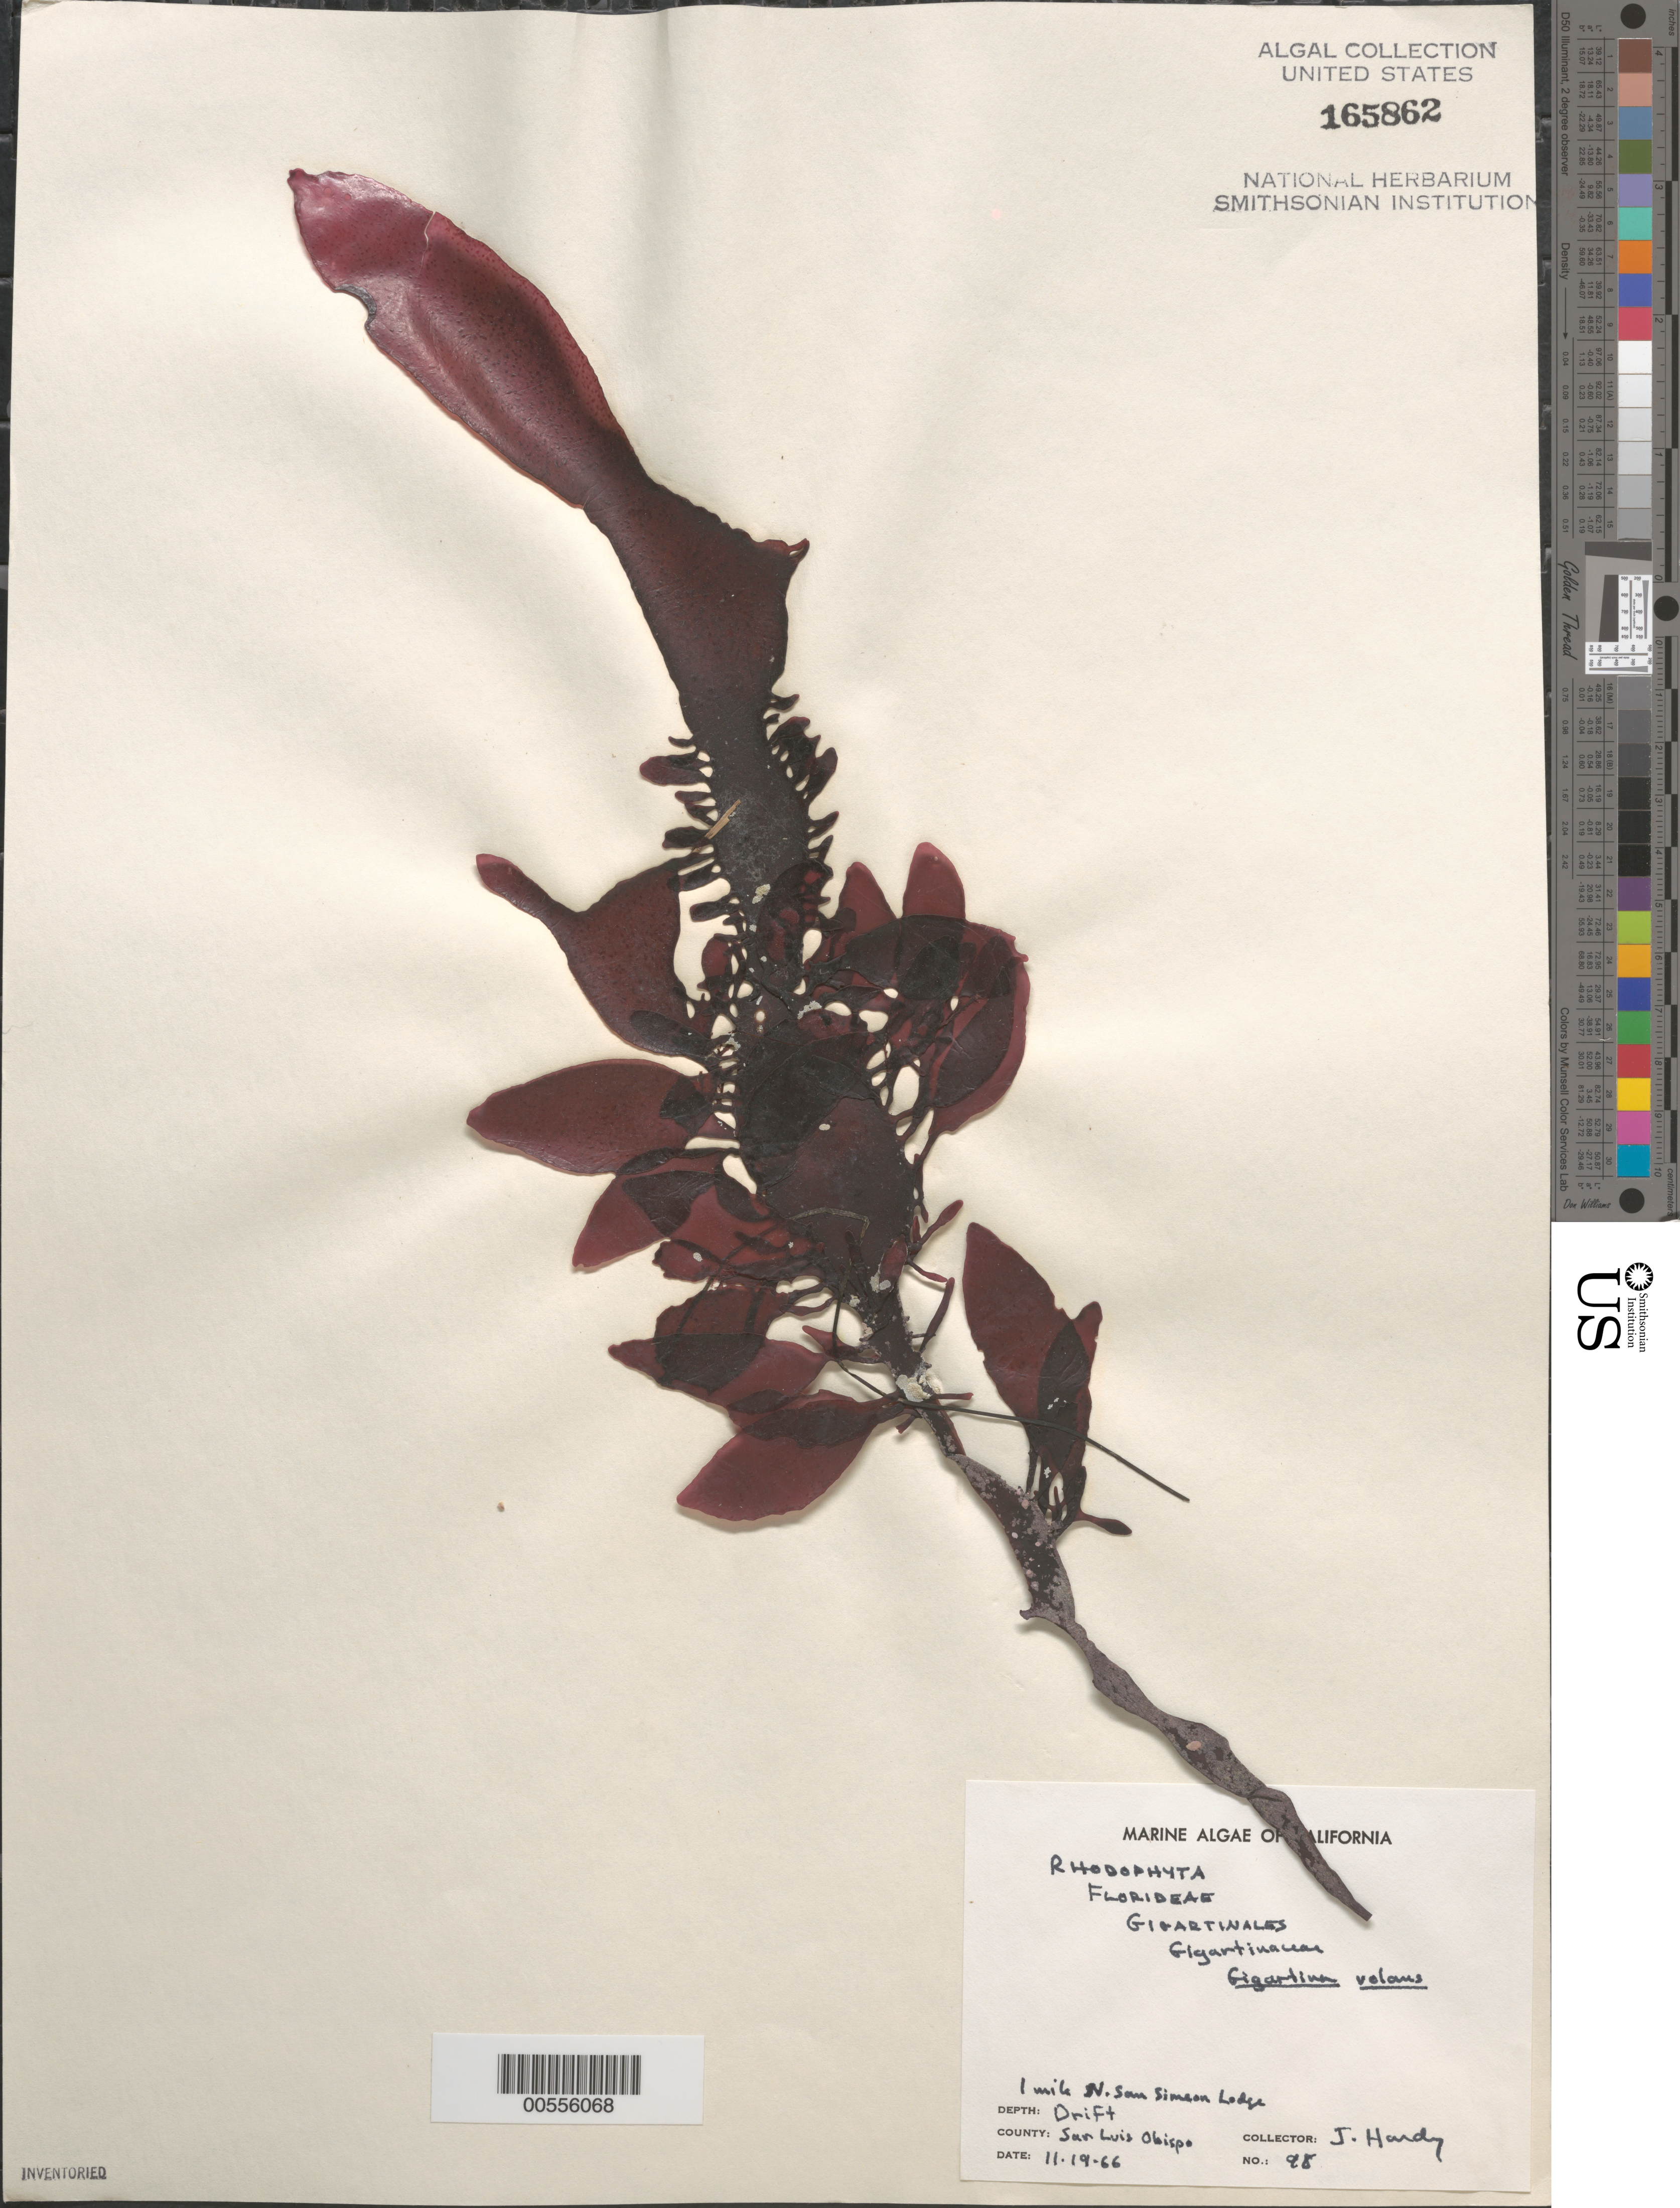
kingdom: Plantae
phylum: Rhodophyta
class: Florideophyceae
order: Gigartinales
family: Gigartinaceae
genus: Mazzaella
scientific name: Mazzaella volans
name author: (C. Agardh) Fredericq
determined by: Algae name updating Project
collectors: J. Hardy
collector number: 98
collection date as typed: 19 Nov 1966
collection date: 1966-11-19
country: United States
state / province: California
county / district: San Luis Obispo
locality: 1 mile north of San Simeon Lodge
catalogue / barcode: US 165862